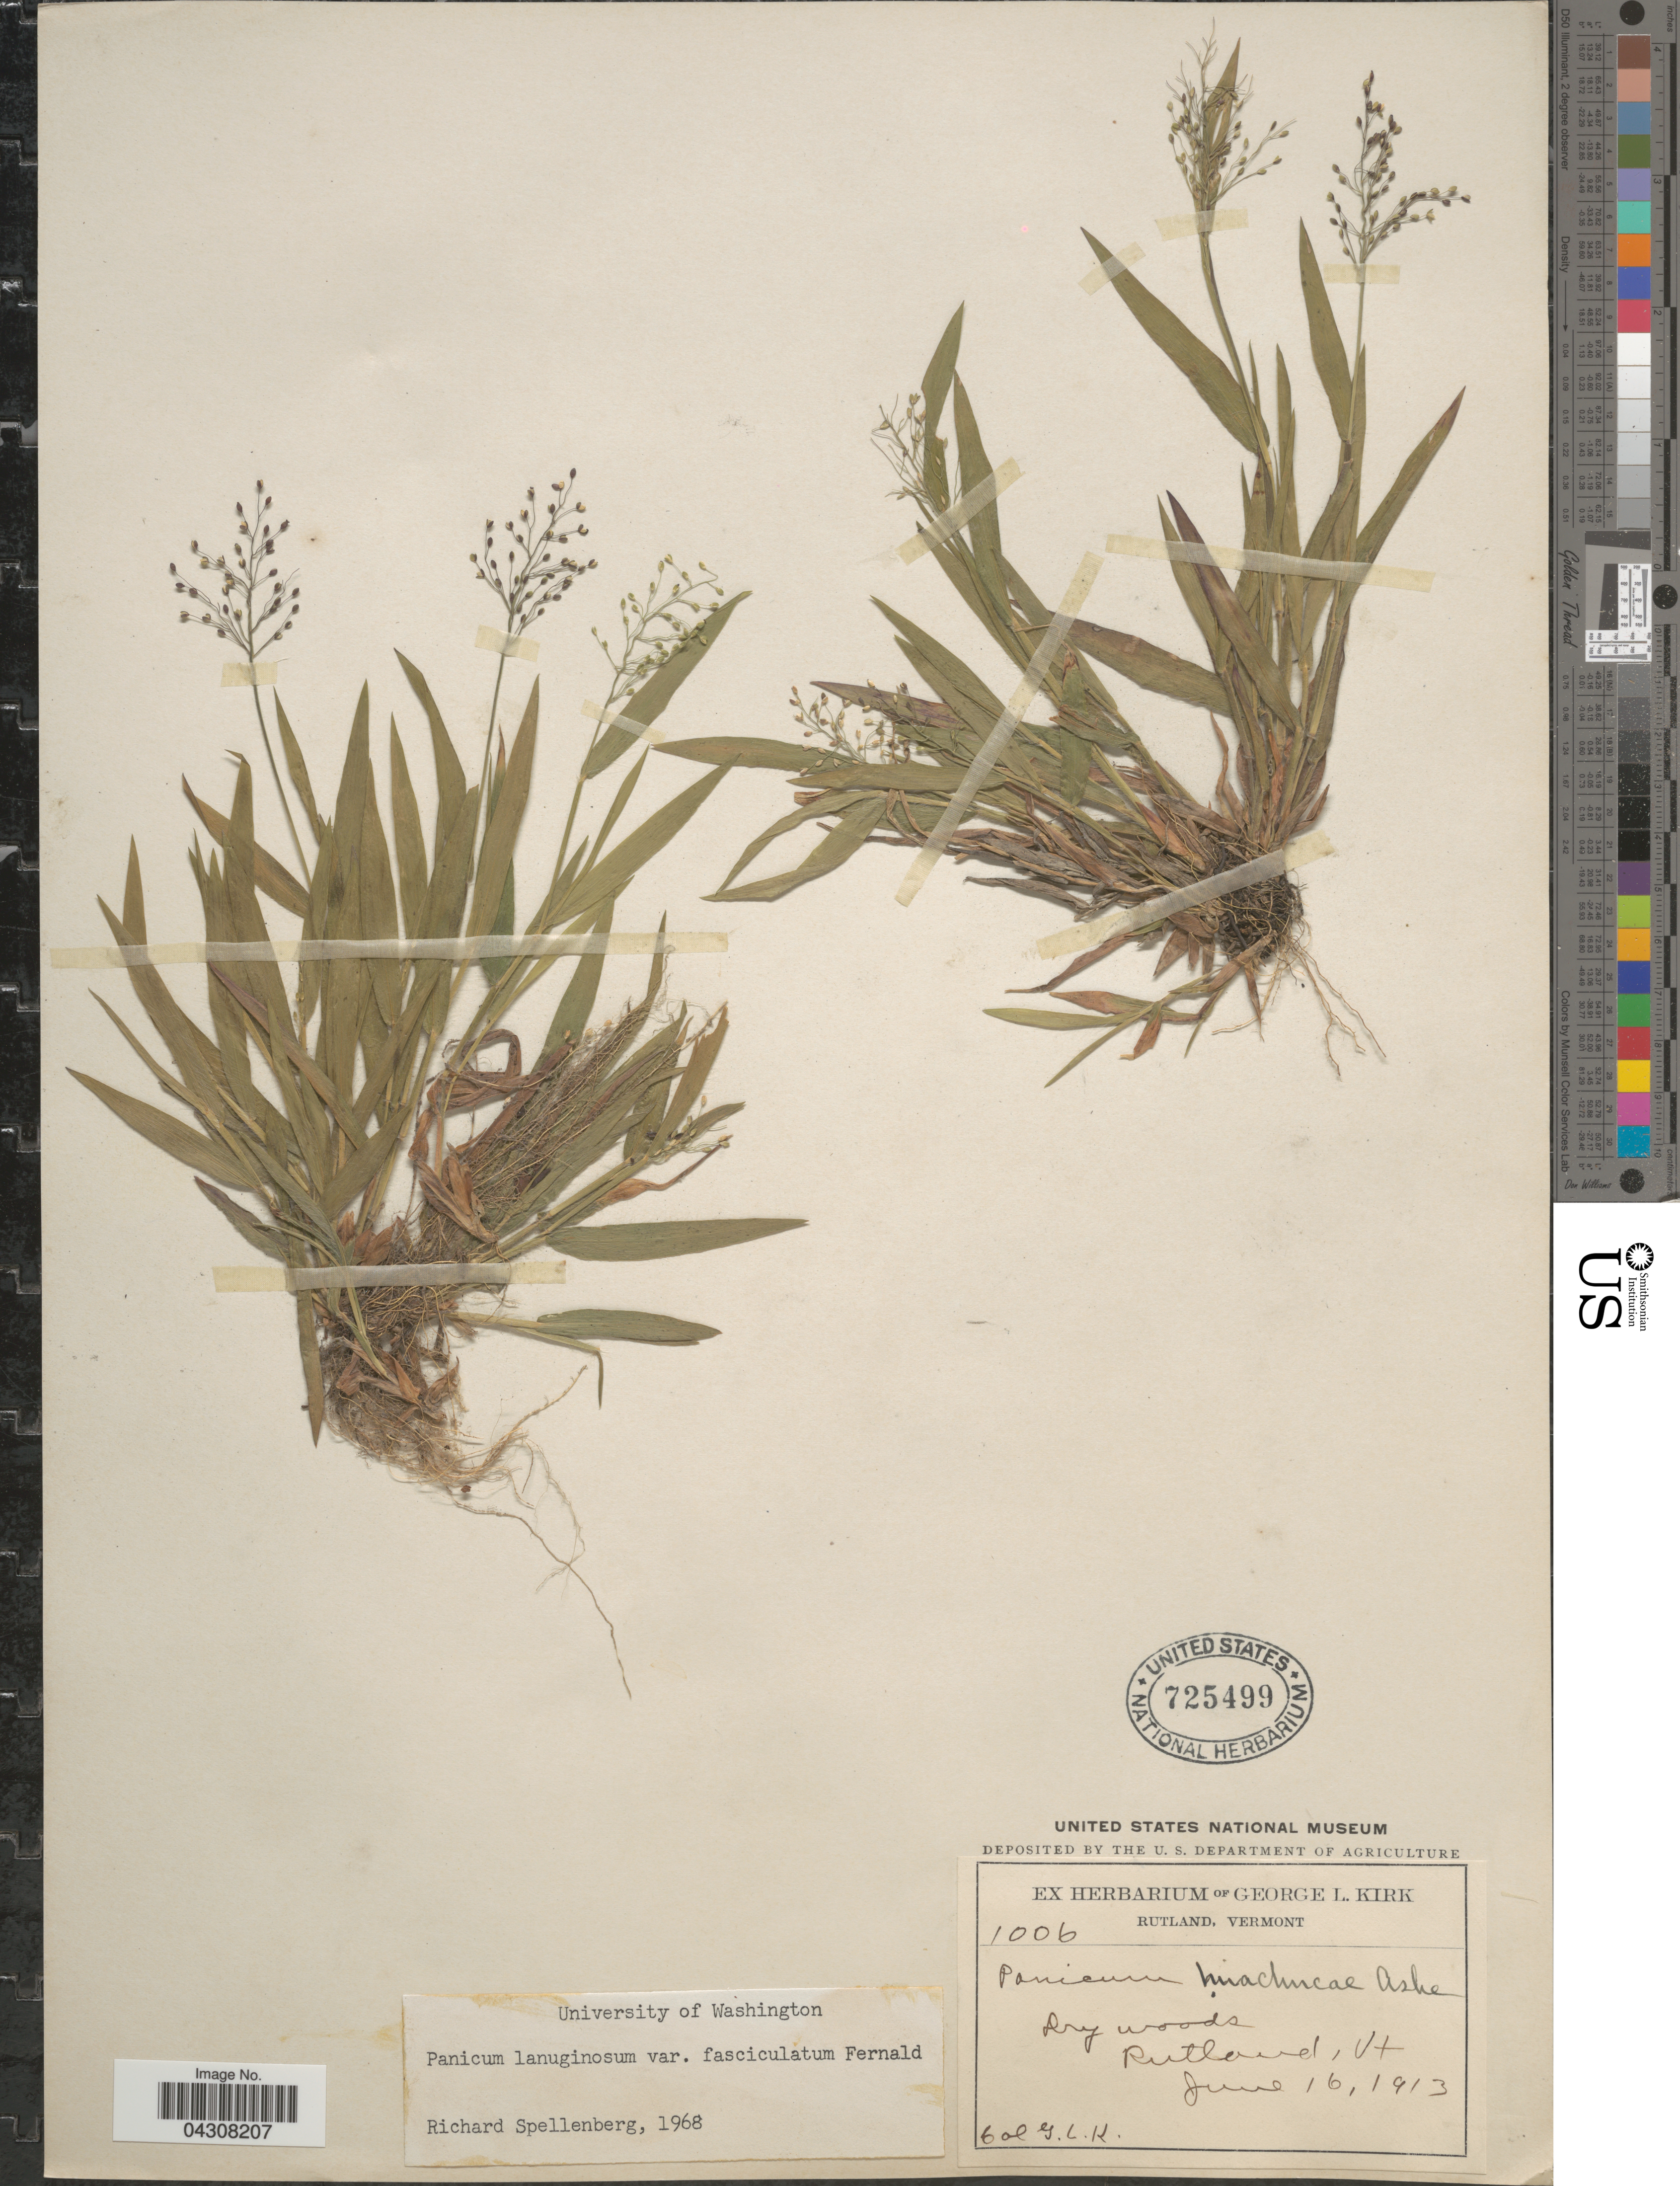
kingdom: Plantae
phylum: Tracheophyta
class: Liliopsida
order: Poales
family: Poaceae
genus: Dichanthelium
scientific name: Dichanthelium acuminatum var. acuminatum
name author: (Sw.) Gould & C.A. Clark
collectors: G. Kirk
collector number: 1006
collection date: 1913-06-16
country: United States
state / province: Vermont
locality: Dry woods Rutland.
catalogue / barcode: US 725499